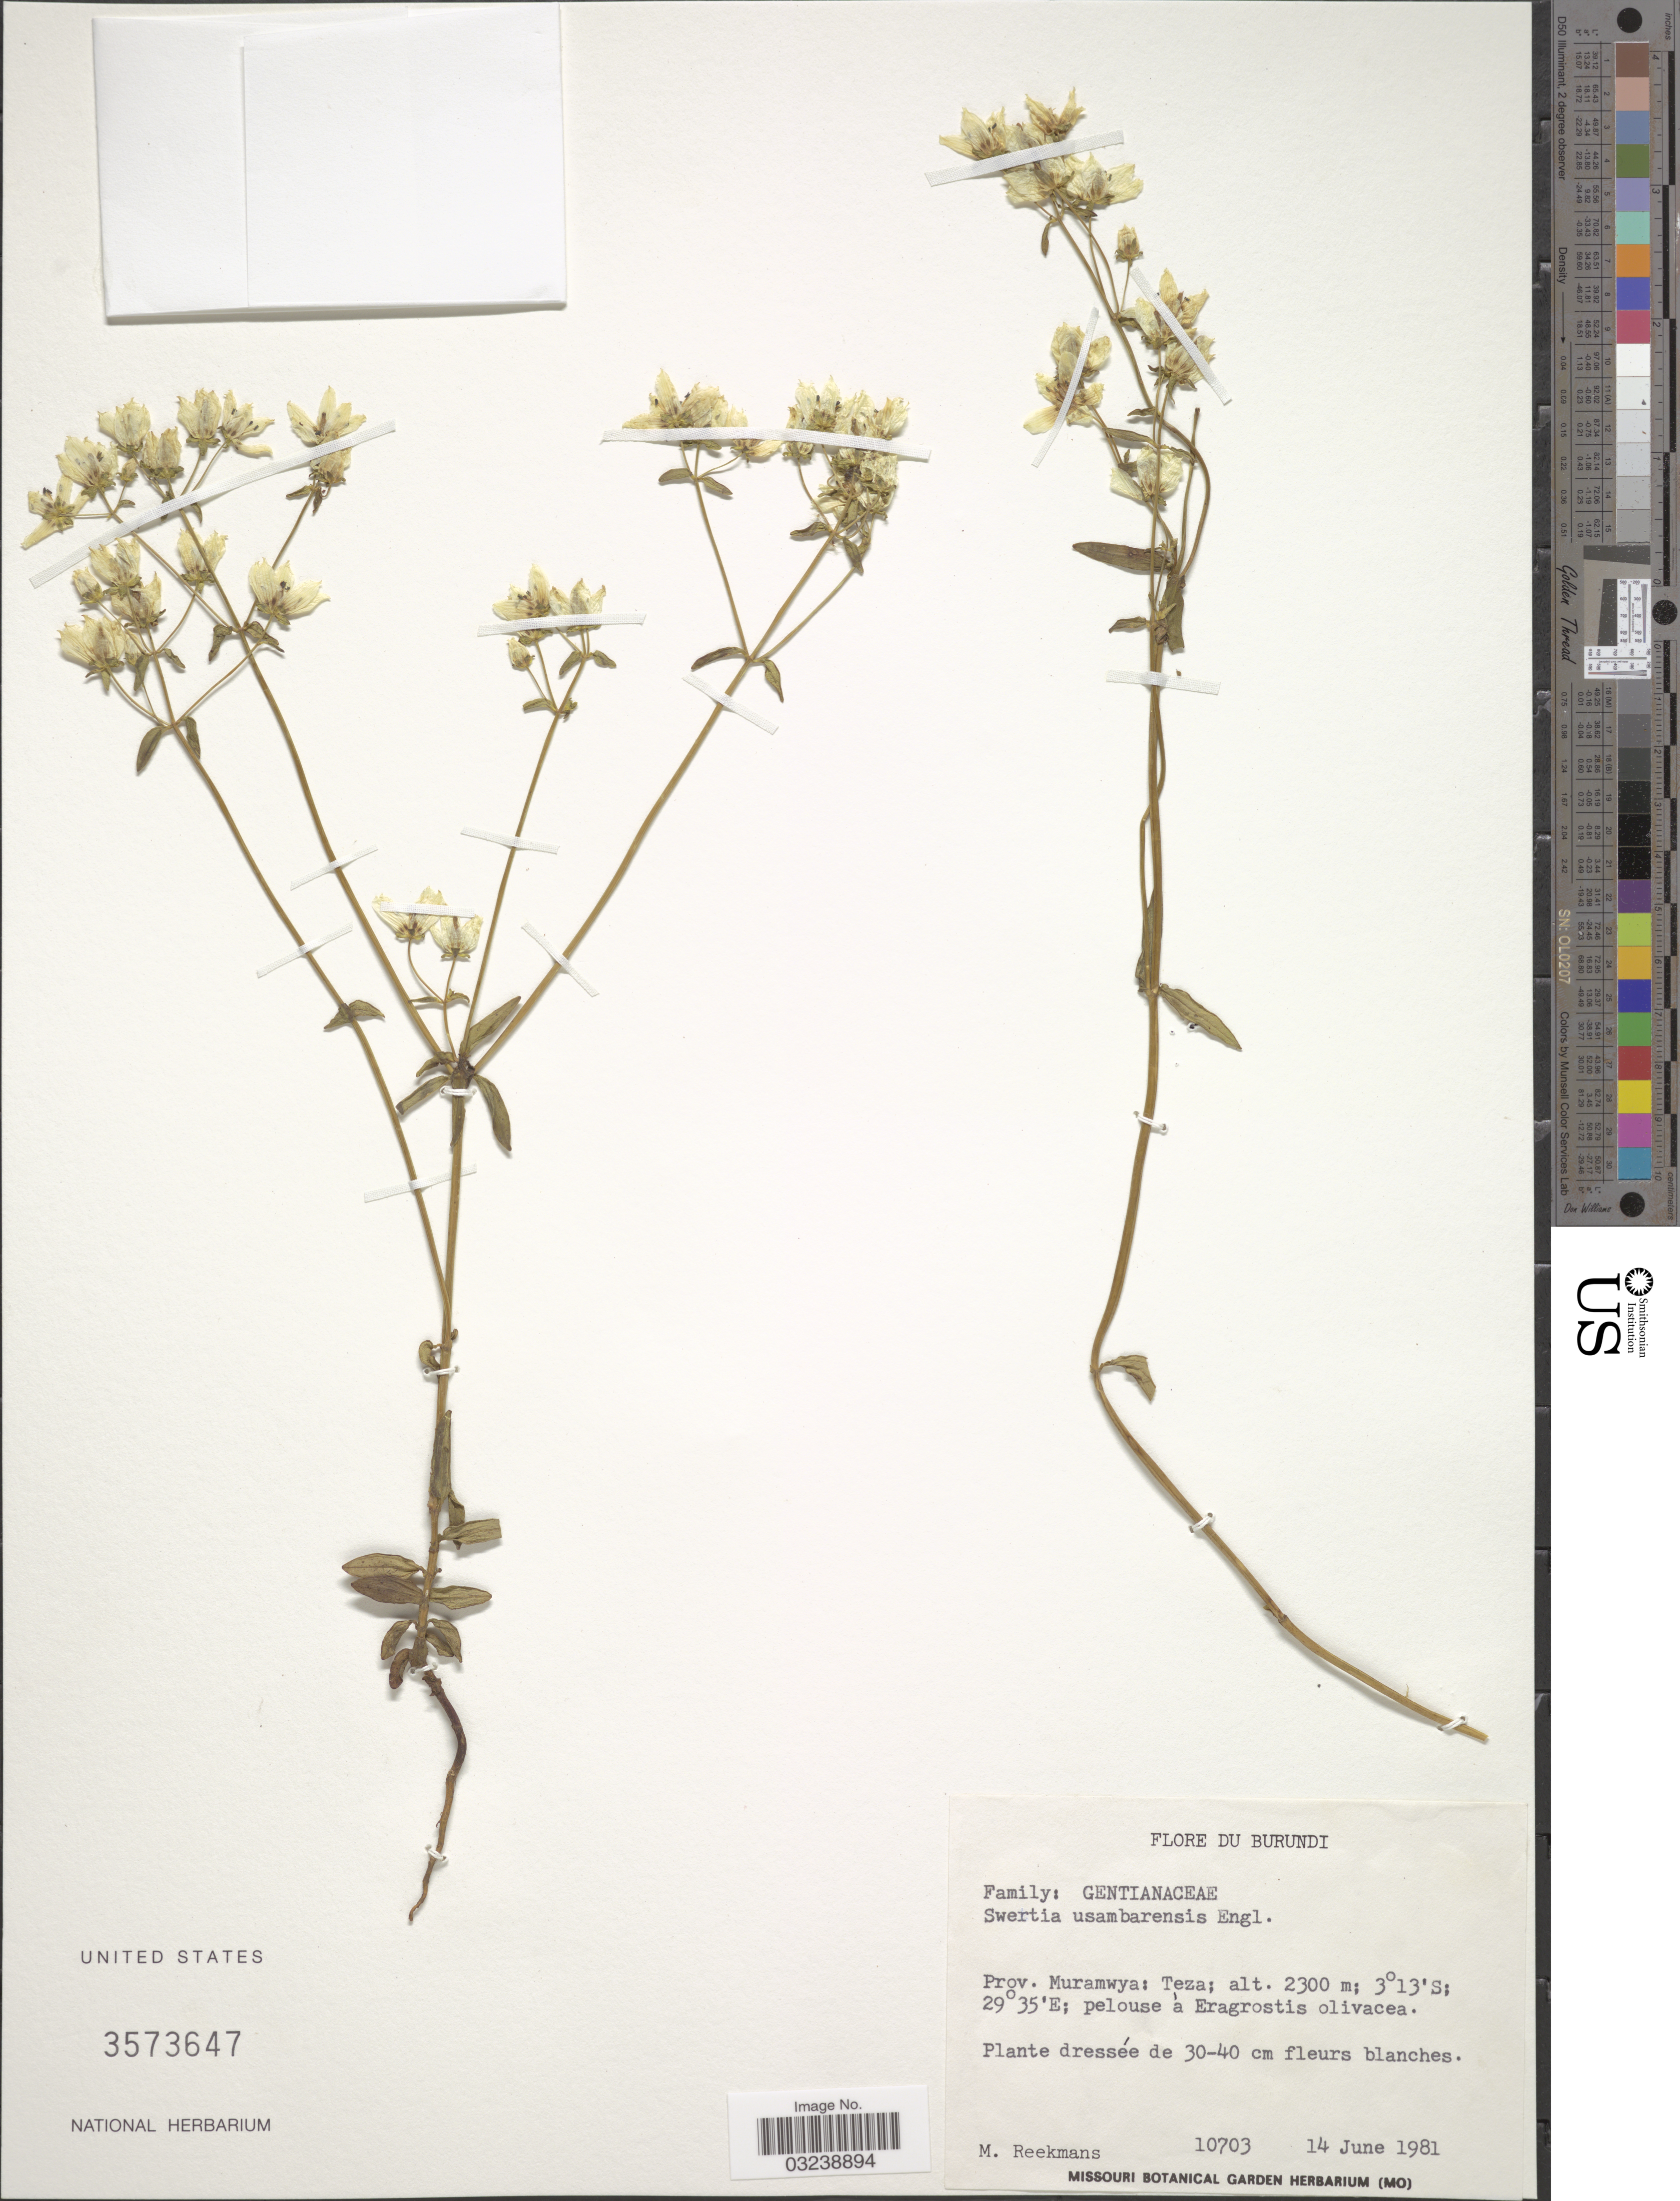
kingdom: Plantae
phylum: Tracheophyta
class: Magnoliopsida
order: Gentianales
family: Gentianaceae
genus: Swertia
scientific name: Swertia usambarensis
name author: Engl.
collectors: M. Reekmans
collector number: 10703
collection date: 1981-06-14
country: Burundi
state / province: Muramvya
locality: Prov. Muramwya: Teza.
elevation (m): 2300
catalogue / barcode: US 3573647